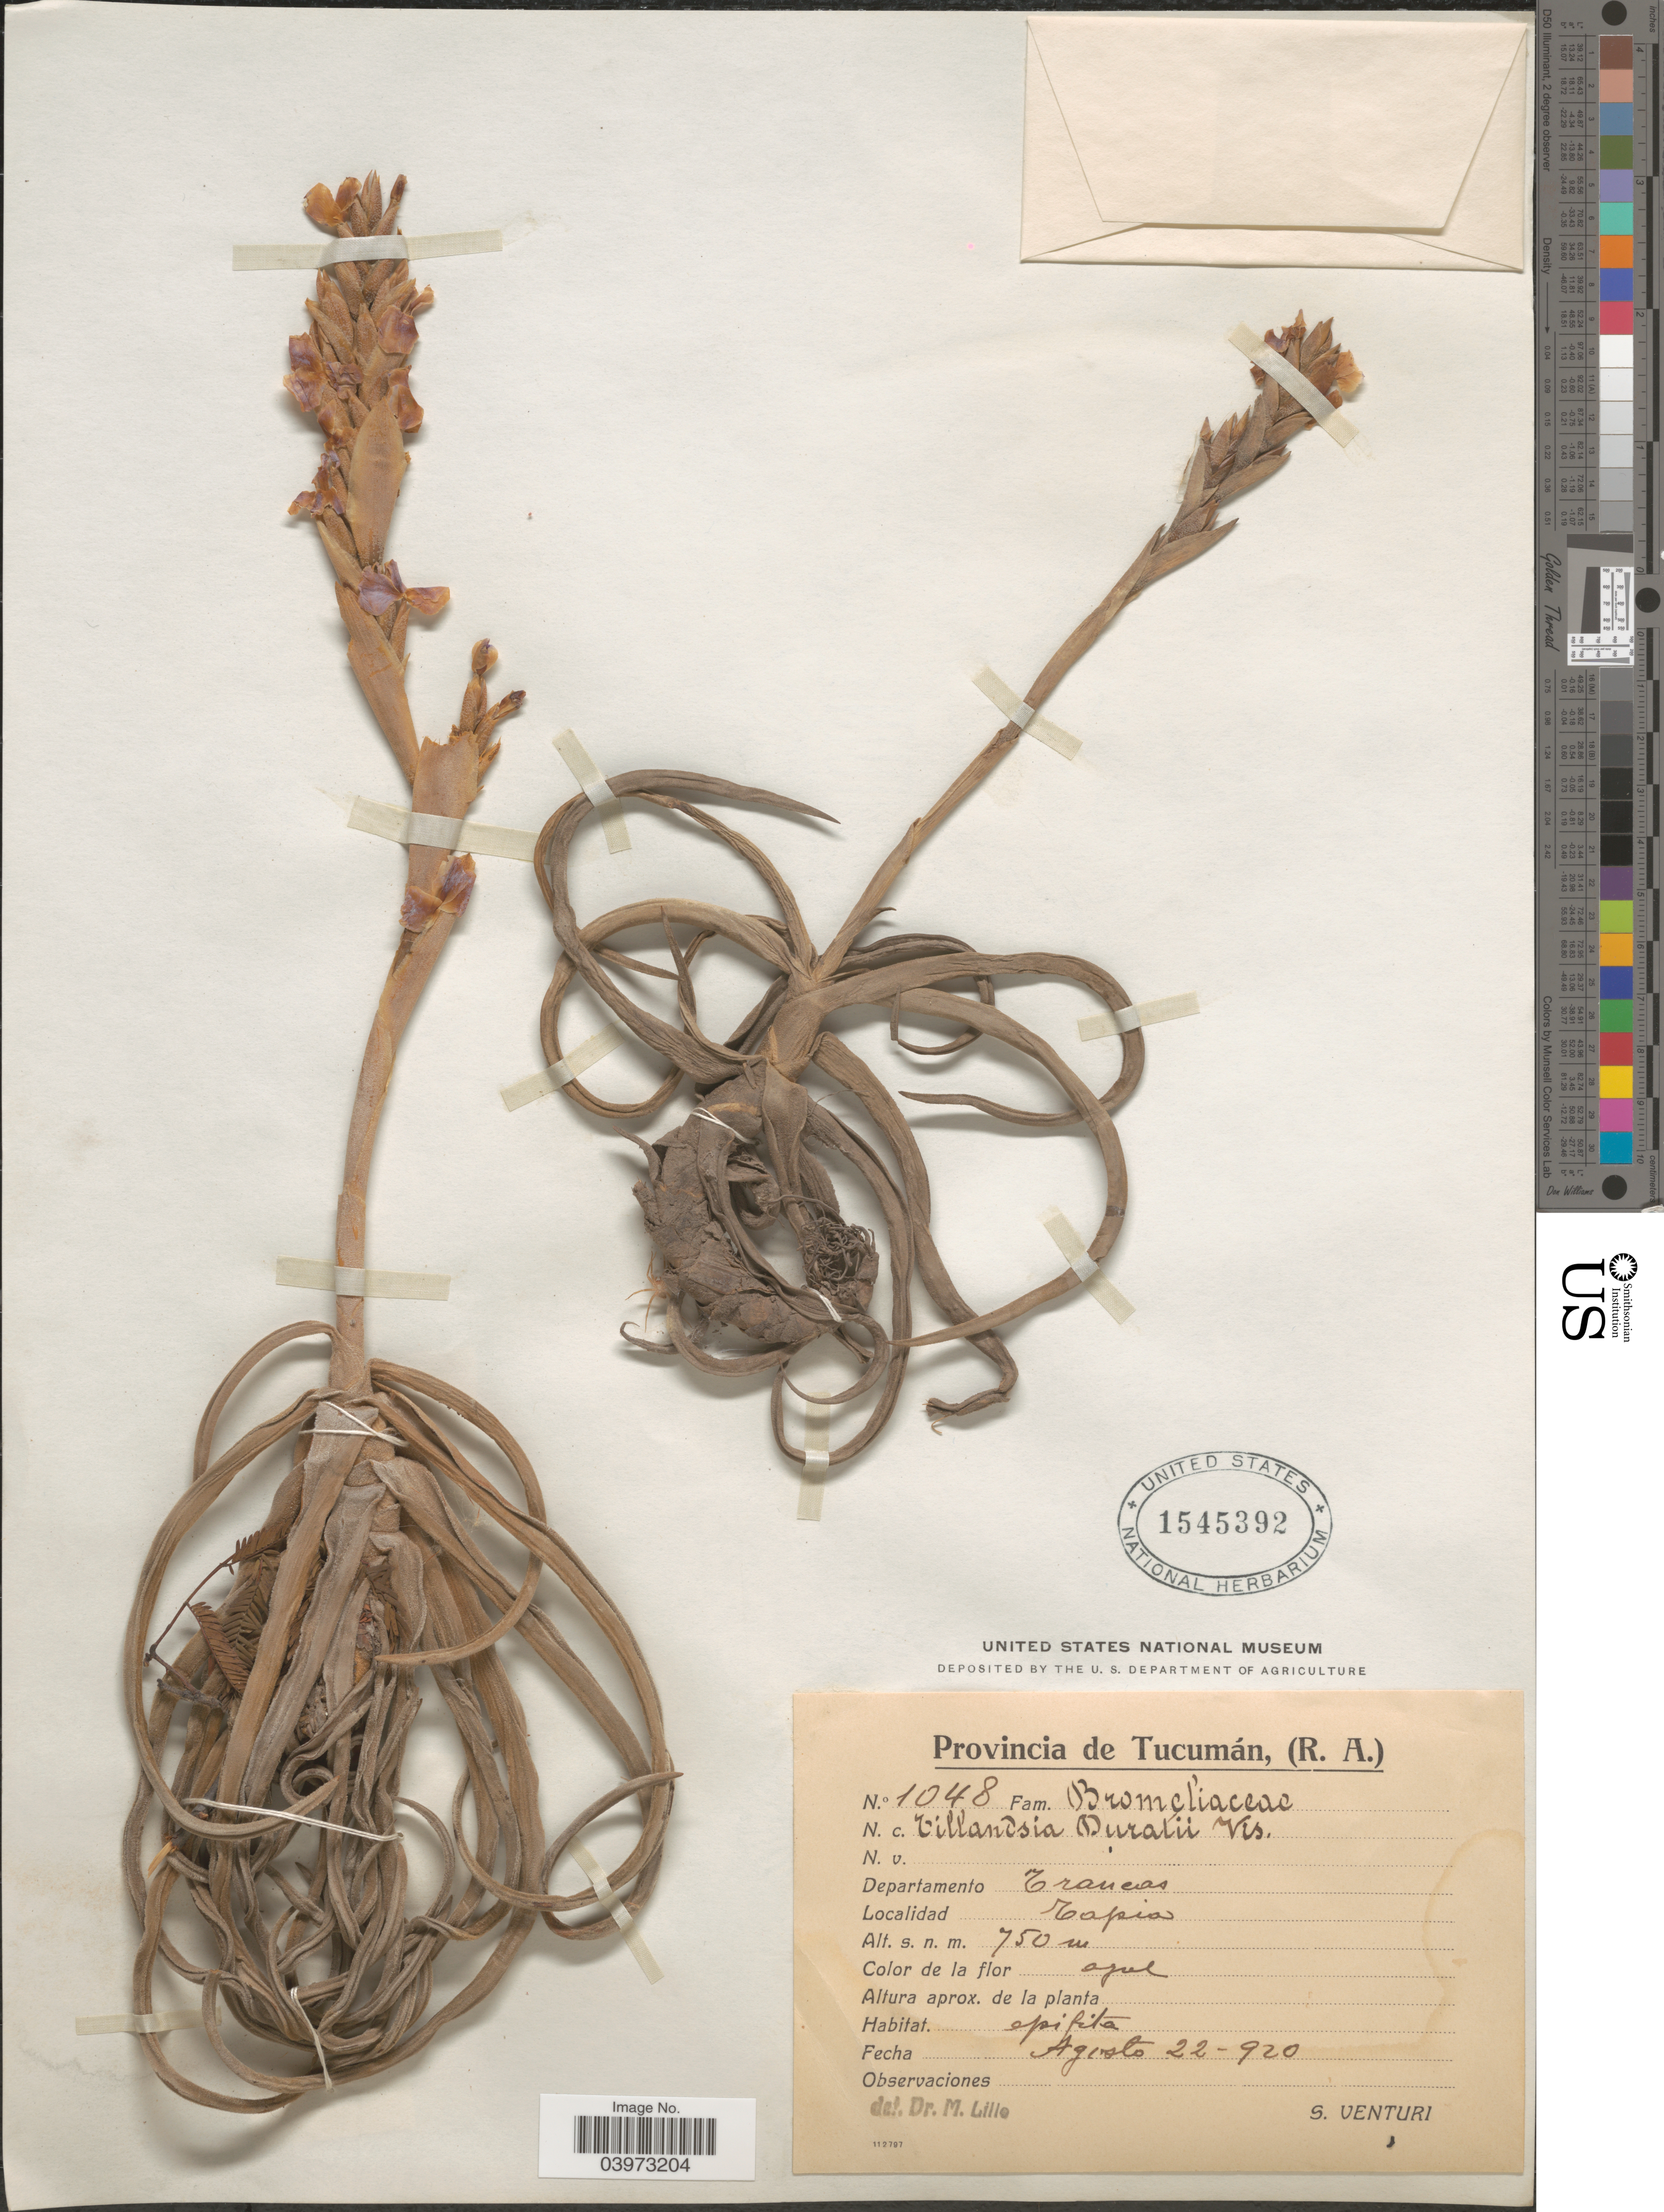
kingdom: Plantae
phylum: Tracheophyta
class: Liliopsida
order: Poales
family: Bromeliaceae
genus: Tillandsia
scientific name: Tillandsia duratii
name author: Vis.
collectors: S. Venturi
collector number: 1048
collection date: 1920-08-22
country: Argentina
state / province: Tucuman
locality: Departamento Trancas. Tapia.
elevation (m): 750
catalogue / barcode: US 1545392